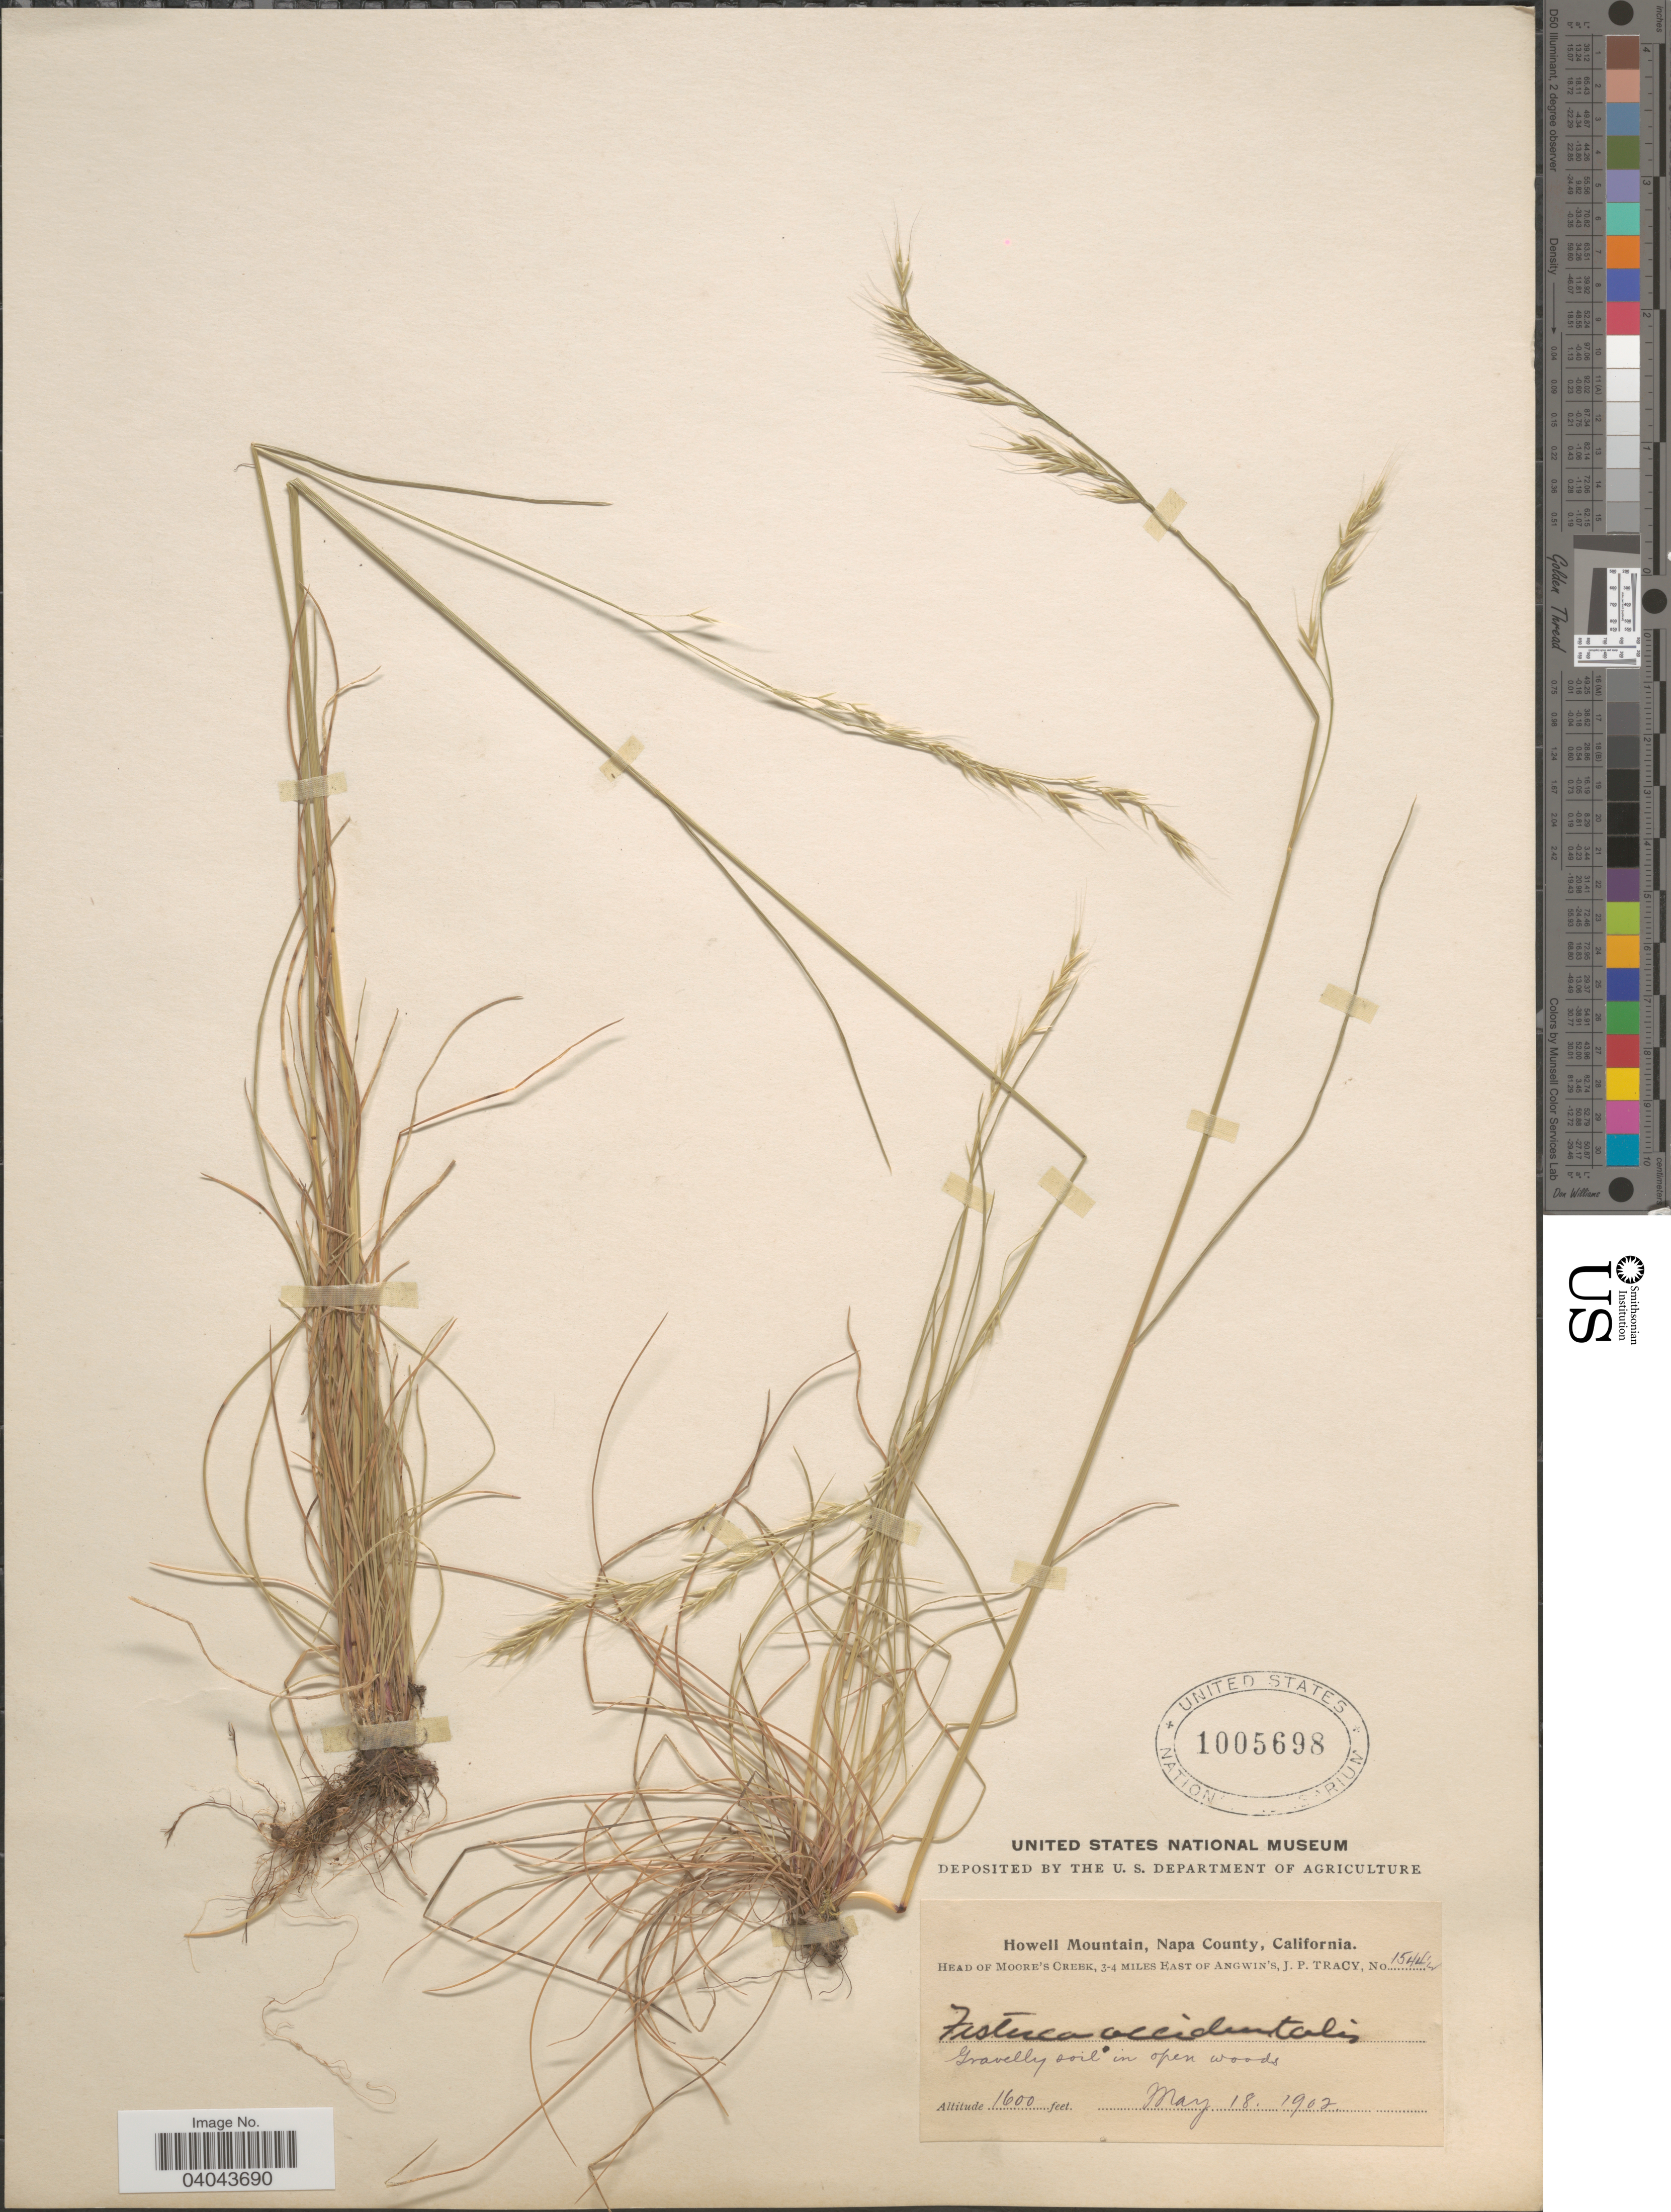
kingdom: Plantae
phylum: Tracheophyta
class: Liliopsida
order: Poales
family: Poaceae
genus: Festuca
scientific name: Festuca occidentalis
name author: Hook.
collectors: J. Tracy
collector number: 1544w*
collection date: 1902-05-18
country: United States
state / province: California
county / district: Napa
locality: Howell Mountain, Napa County. Head of Moore's Creek, 3-4 miles East of Angwin's.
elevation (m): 488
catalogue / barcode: US 1005698